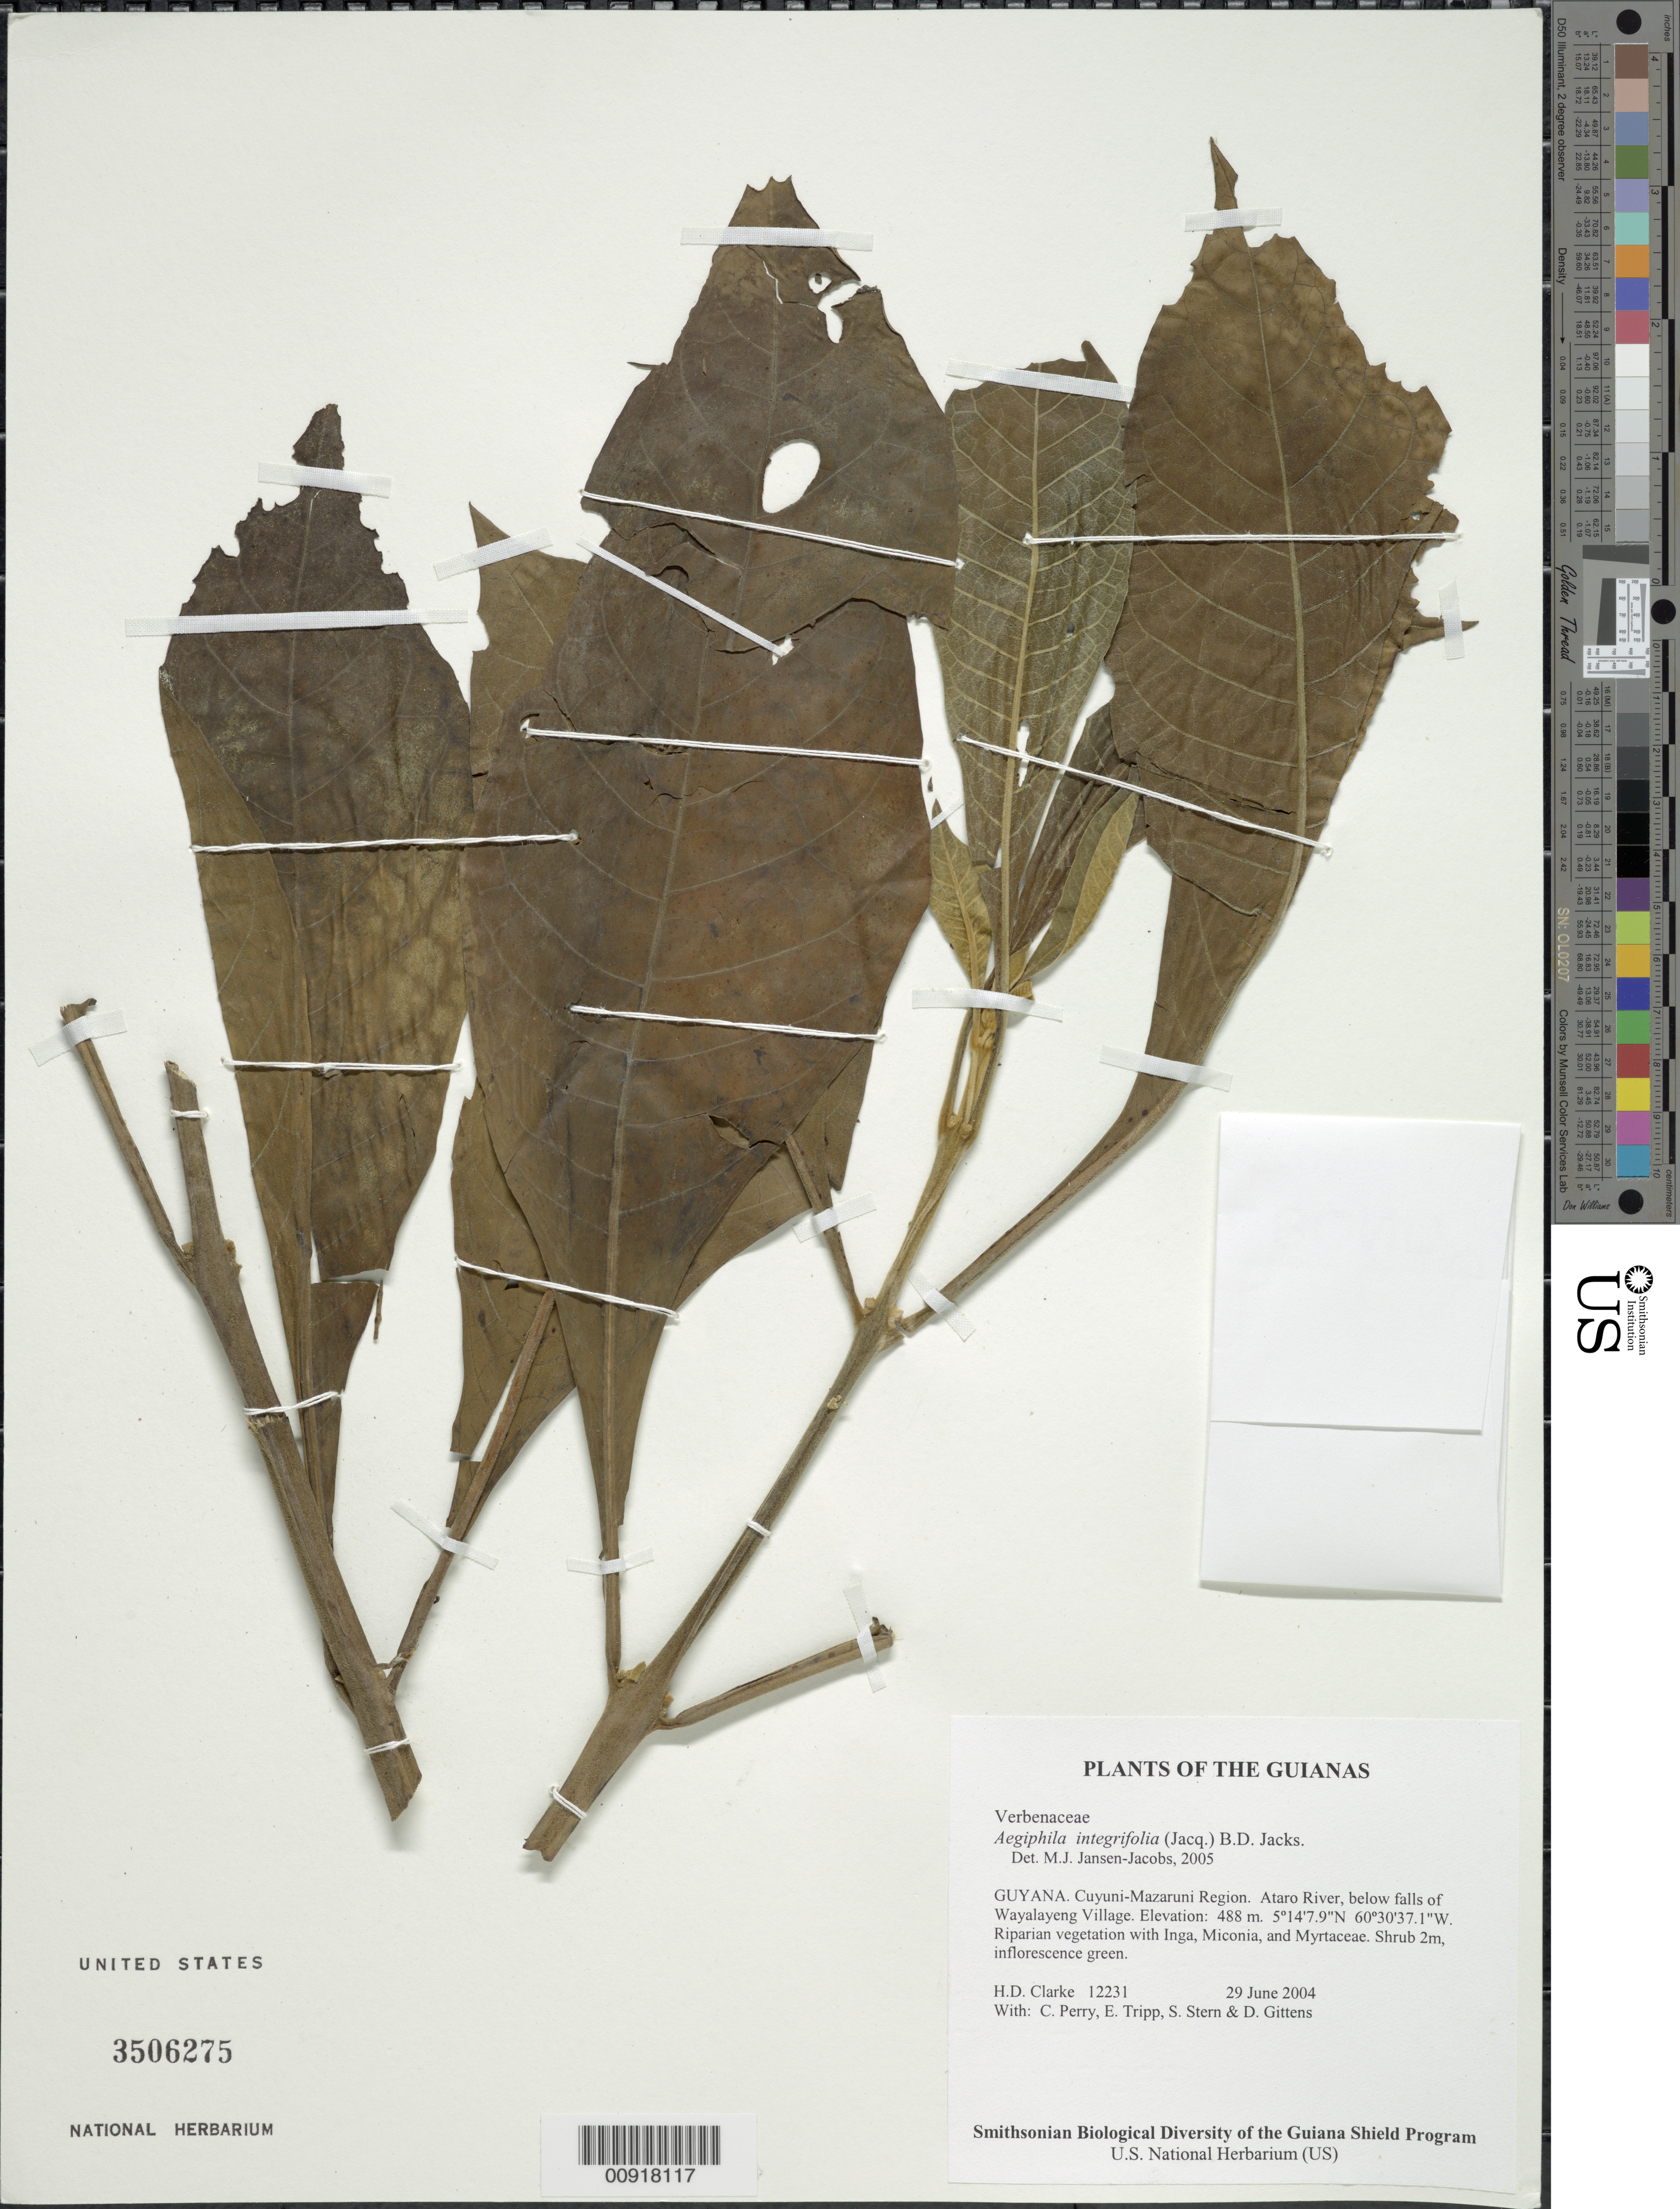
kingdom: Plantae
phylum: Tracheophyta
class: Magnoliopsida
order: Lamiales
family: Lamiaceae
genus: Aegiphila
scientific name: Aegiphila integrifolia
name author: (Jacq.) B.D. Jacks.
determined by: Jansen-Jacobs, M. J., (U), Nationaal Herbarium Nederland, Utrecht University branch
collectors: H. D. Clarke, C. Perry, E. Tripp, S. R. Stern & D. Gittens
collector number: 12231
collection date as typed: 29 June 2004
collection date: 2004-06-29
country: Guyana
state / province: Cuyuni-Mazaruni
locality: Ataro River, below falls of Wayalayeng Village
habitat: Riparian vegetation with Inga, Miconia, and Myrtaceae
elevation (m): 488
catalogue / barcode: US 3506275